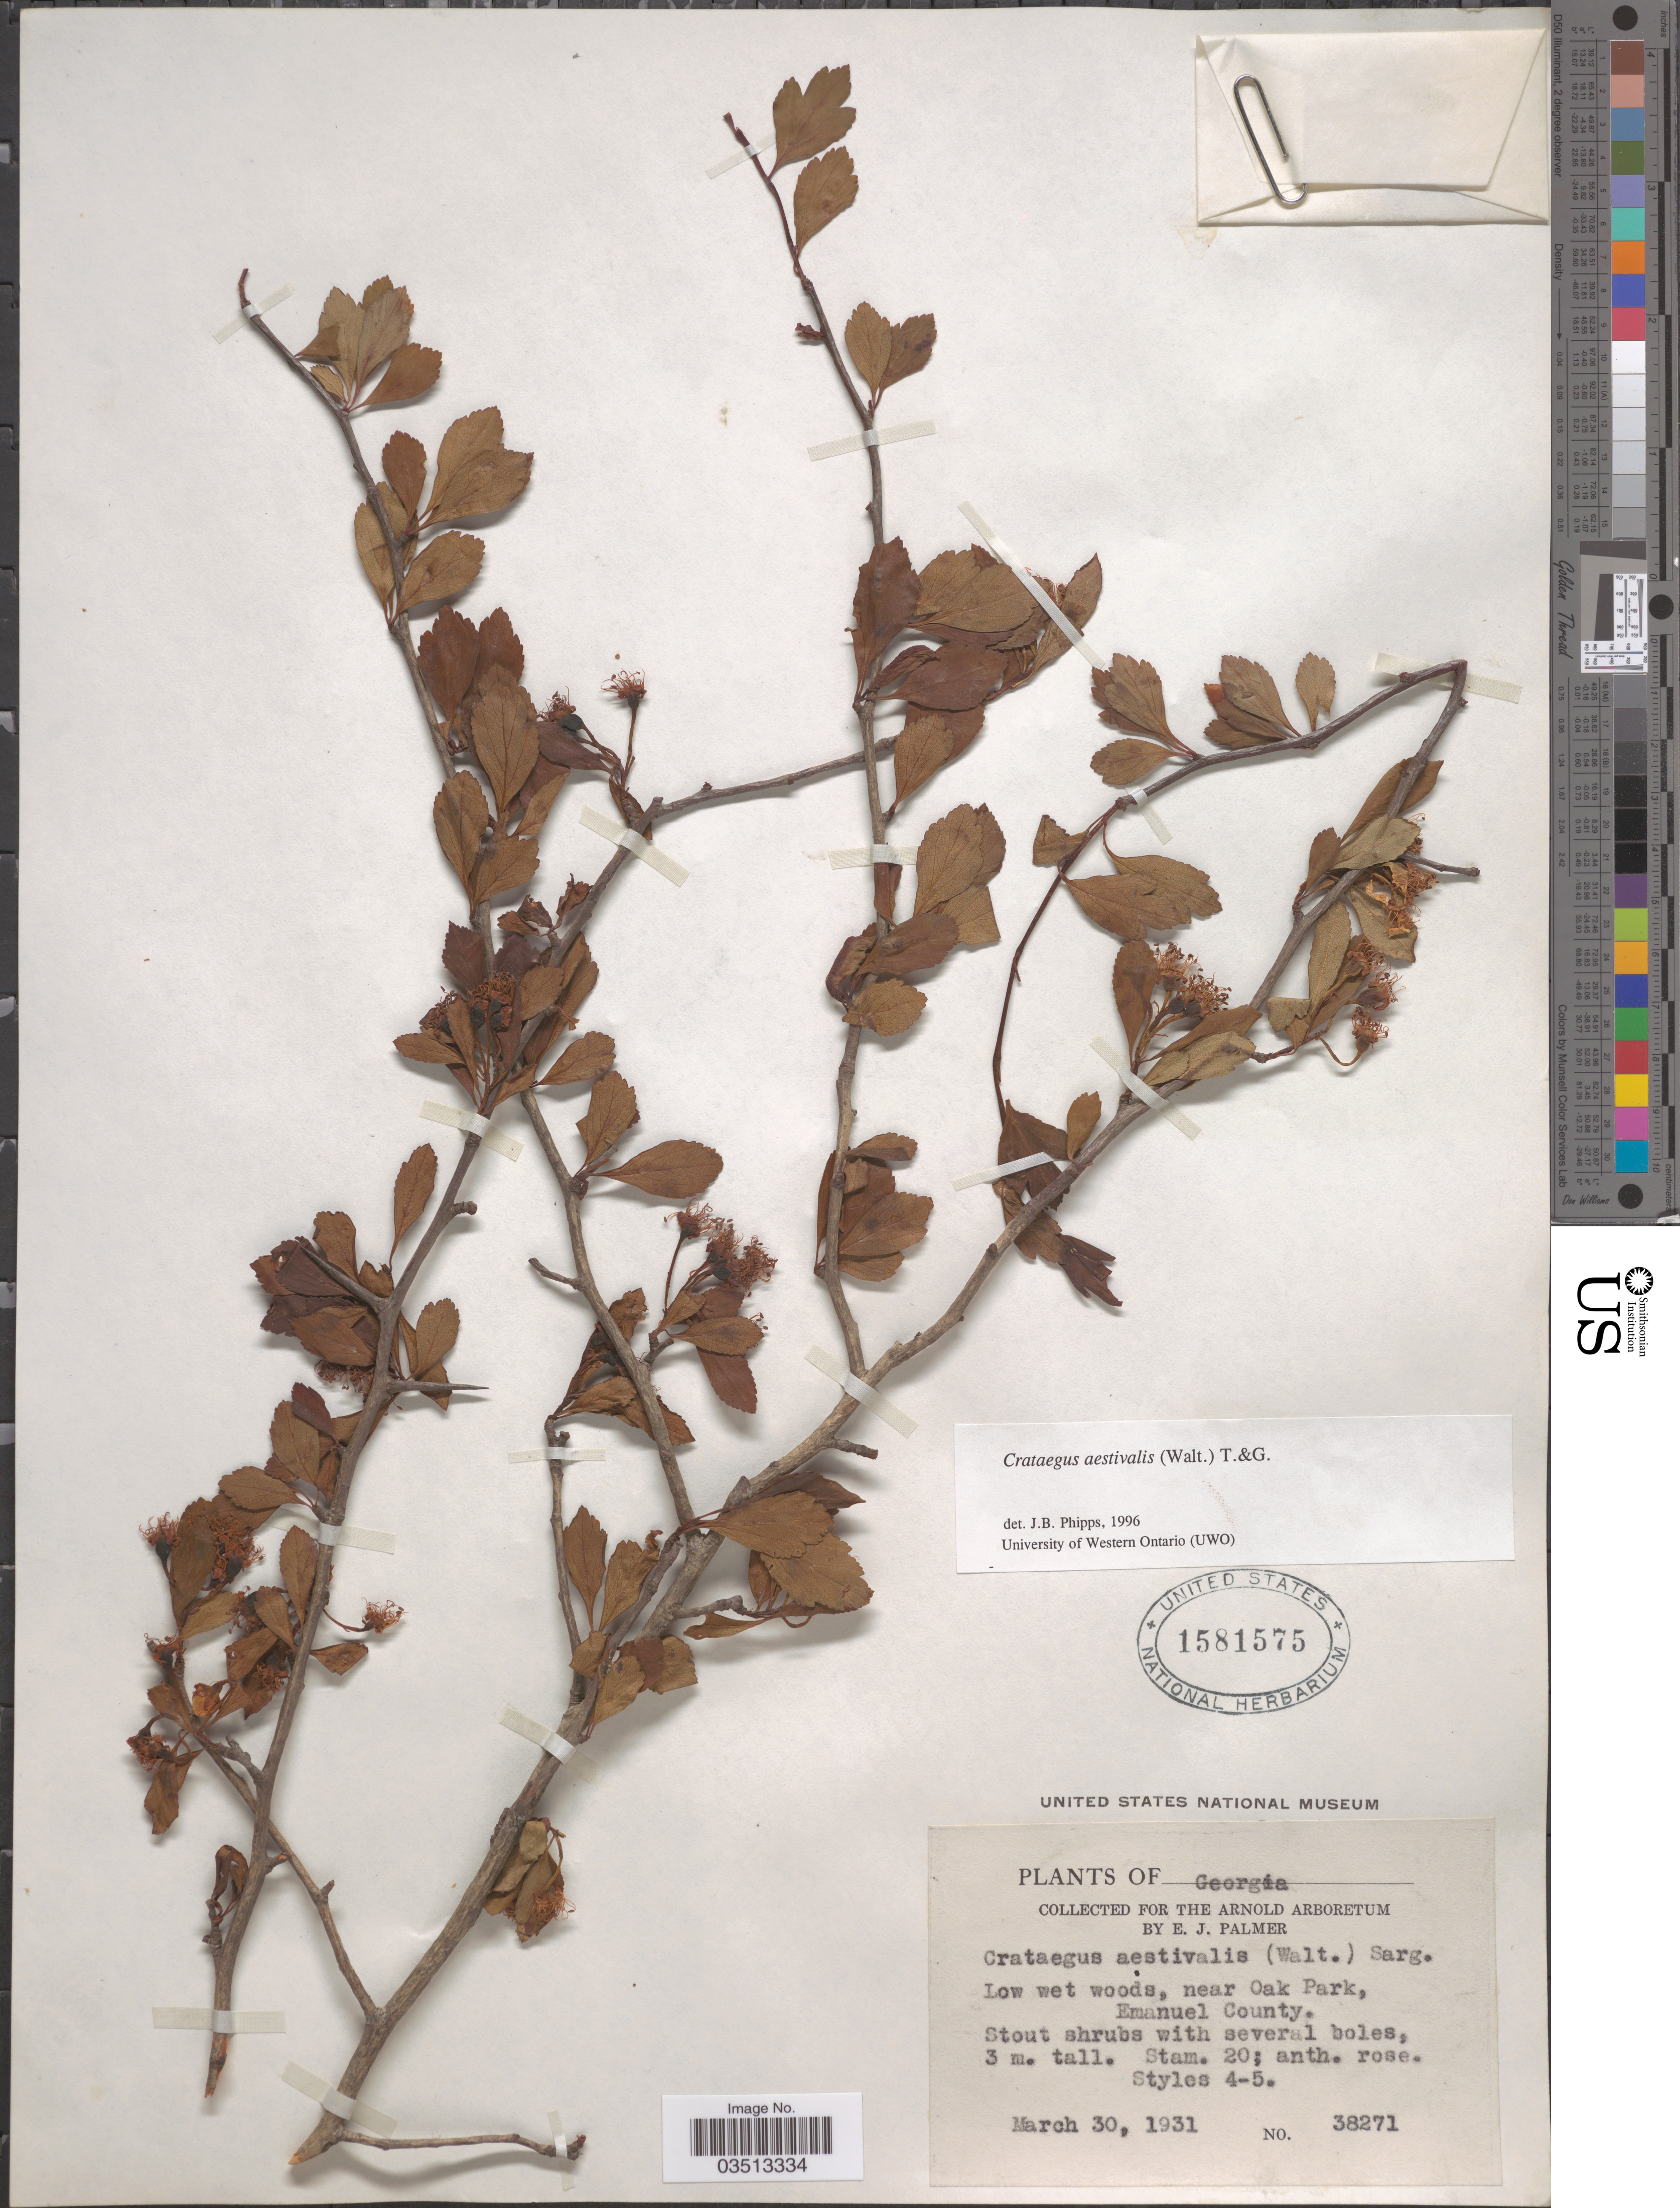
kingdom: Plantae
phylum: Tracheophyta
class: Magnoliopsida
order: Rosales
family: Rosaceae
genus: Crataegus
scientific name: Crataegus aestivalis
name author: (Walter) Torr. & A. Gray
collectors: E. J. Palmer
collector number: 38271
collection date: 1931-03-30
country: United States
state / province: Georgia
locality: Near Oak Park, Emanuel County.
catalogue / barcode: US 1581575